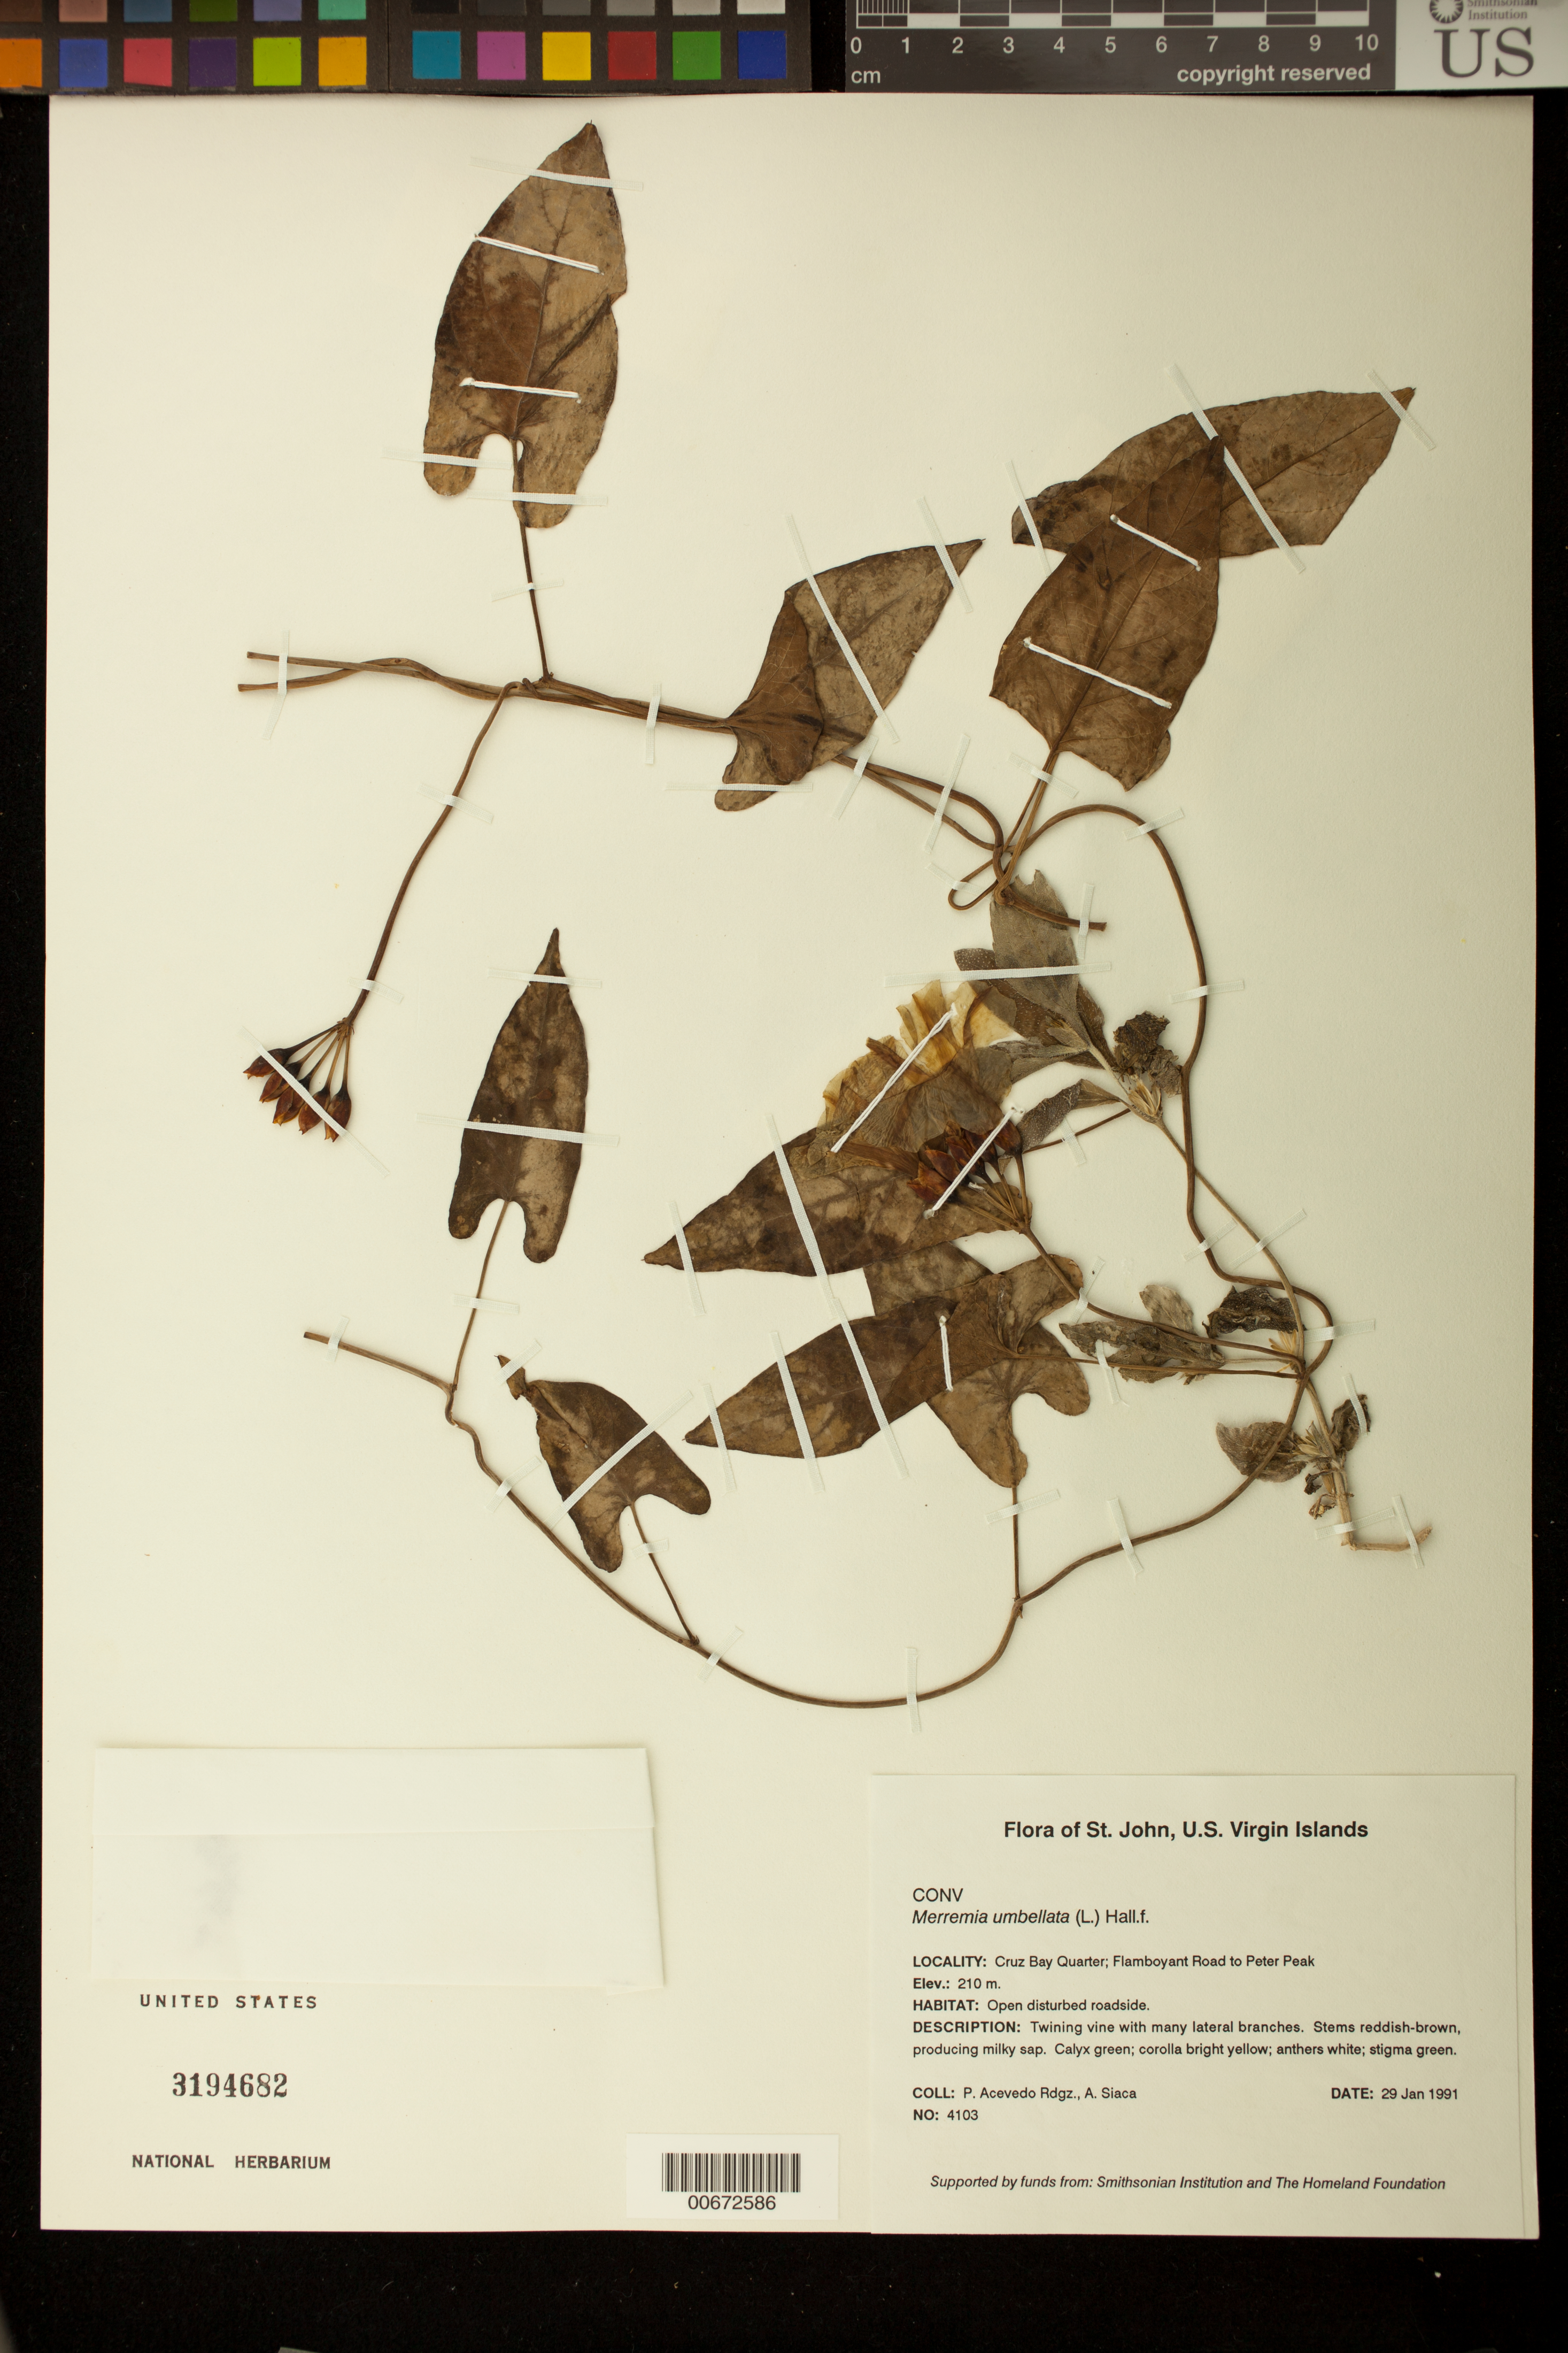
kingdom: Plantae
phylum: Tracheophyta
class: Magnoliopsida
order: Solanales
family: Convolvulaceae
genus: Camonea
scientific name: Camonea umbellata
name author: (L.) A. R. Simões & Staples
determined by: Strong, Mark T., (BOT), Smithsonian Institution - National Museum of Natural History (UNITED STATES)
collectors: P. Acevedo-Rodr. & A. Siaca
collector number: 4103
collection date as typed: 29 Jan 1991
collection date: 1991-01-29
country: U.S. Virgin Islands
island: St. John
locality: Cruz Bay Quarter; Flamboyant Road to Peter Peak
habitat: Open disturbed roadside.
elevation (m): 210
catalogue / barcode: US 3194682